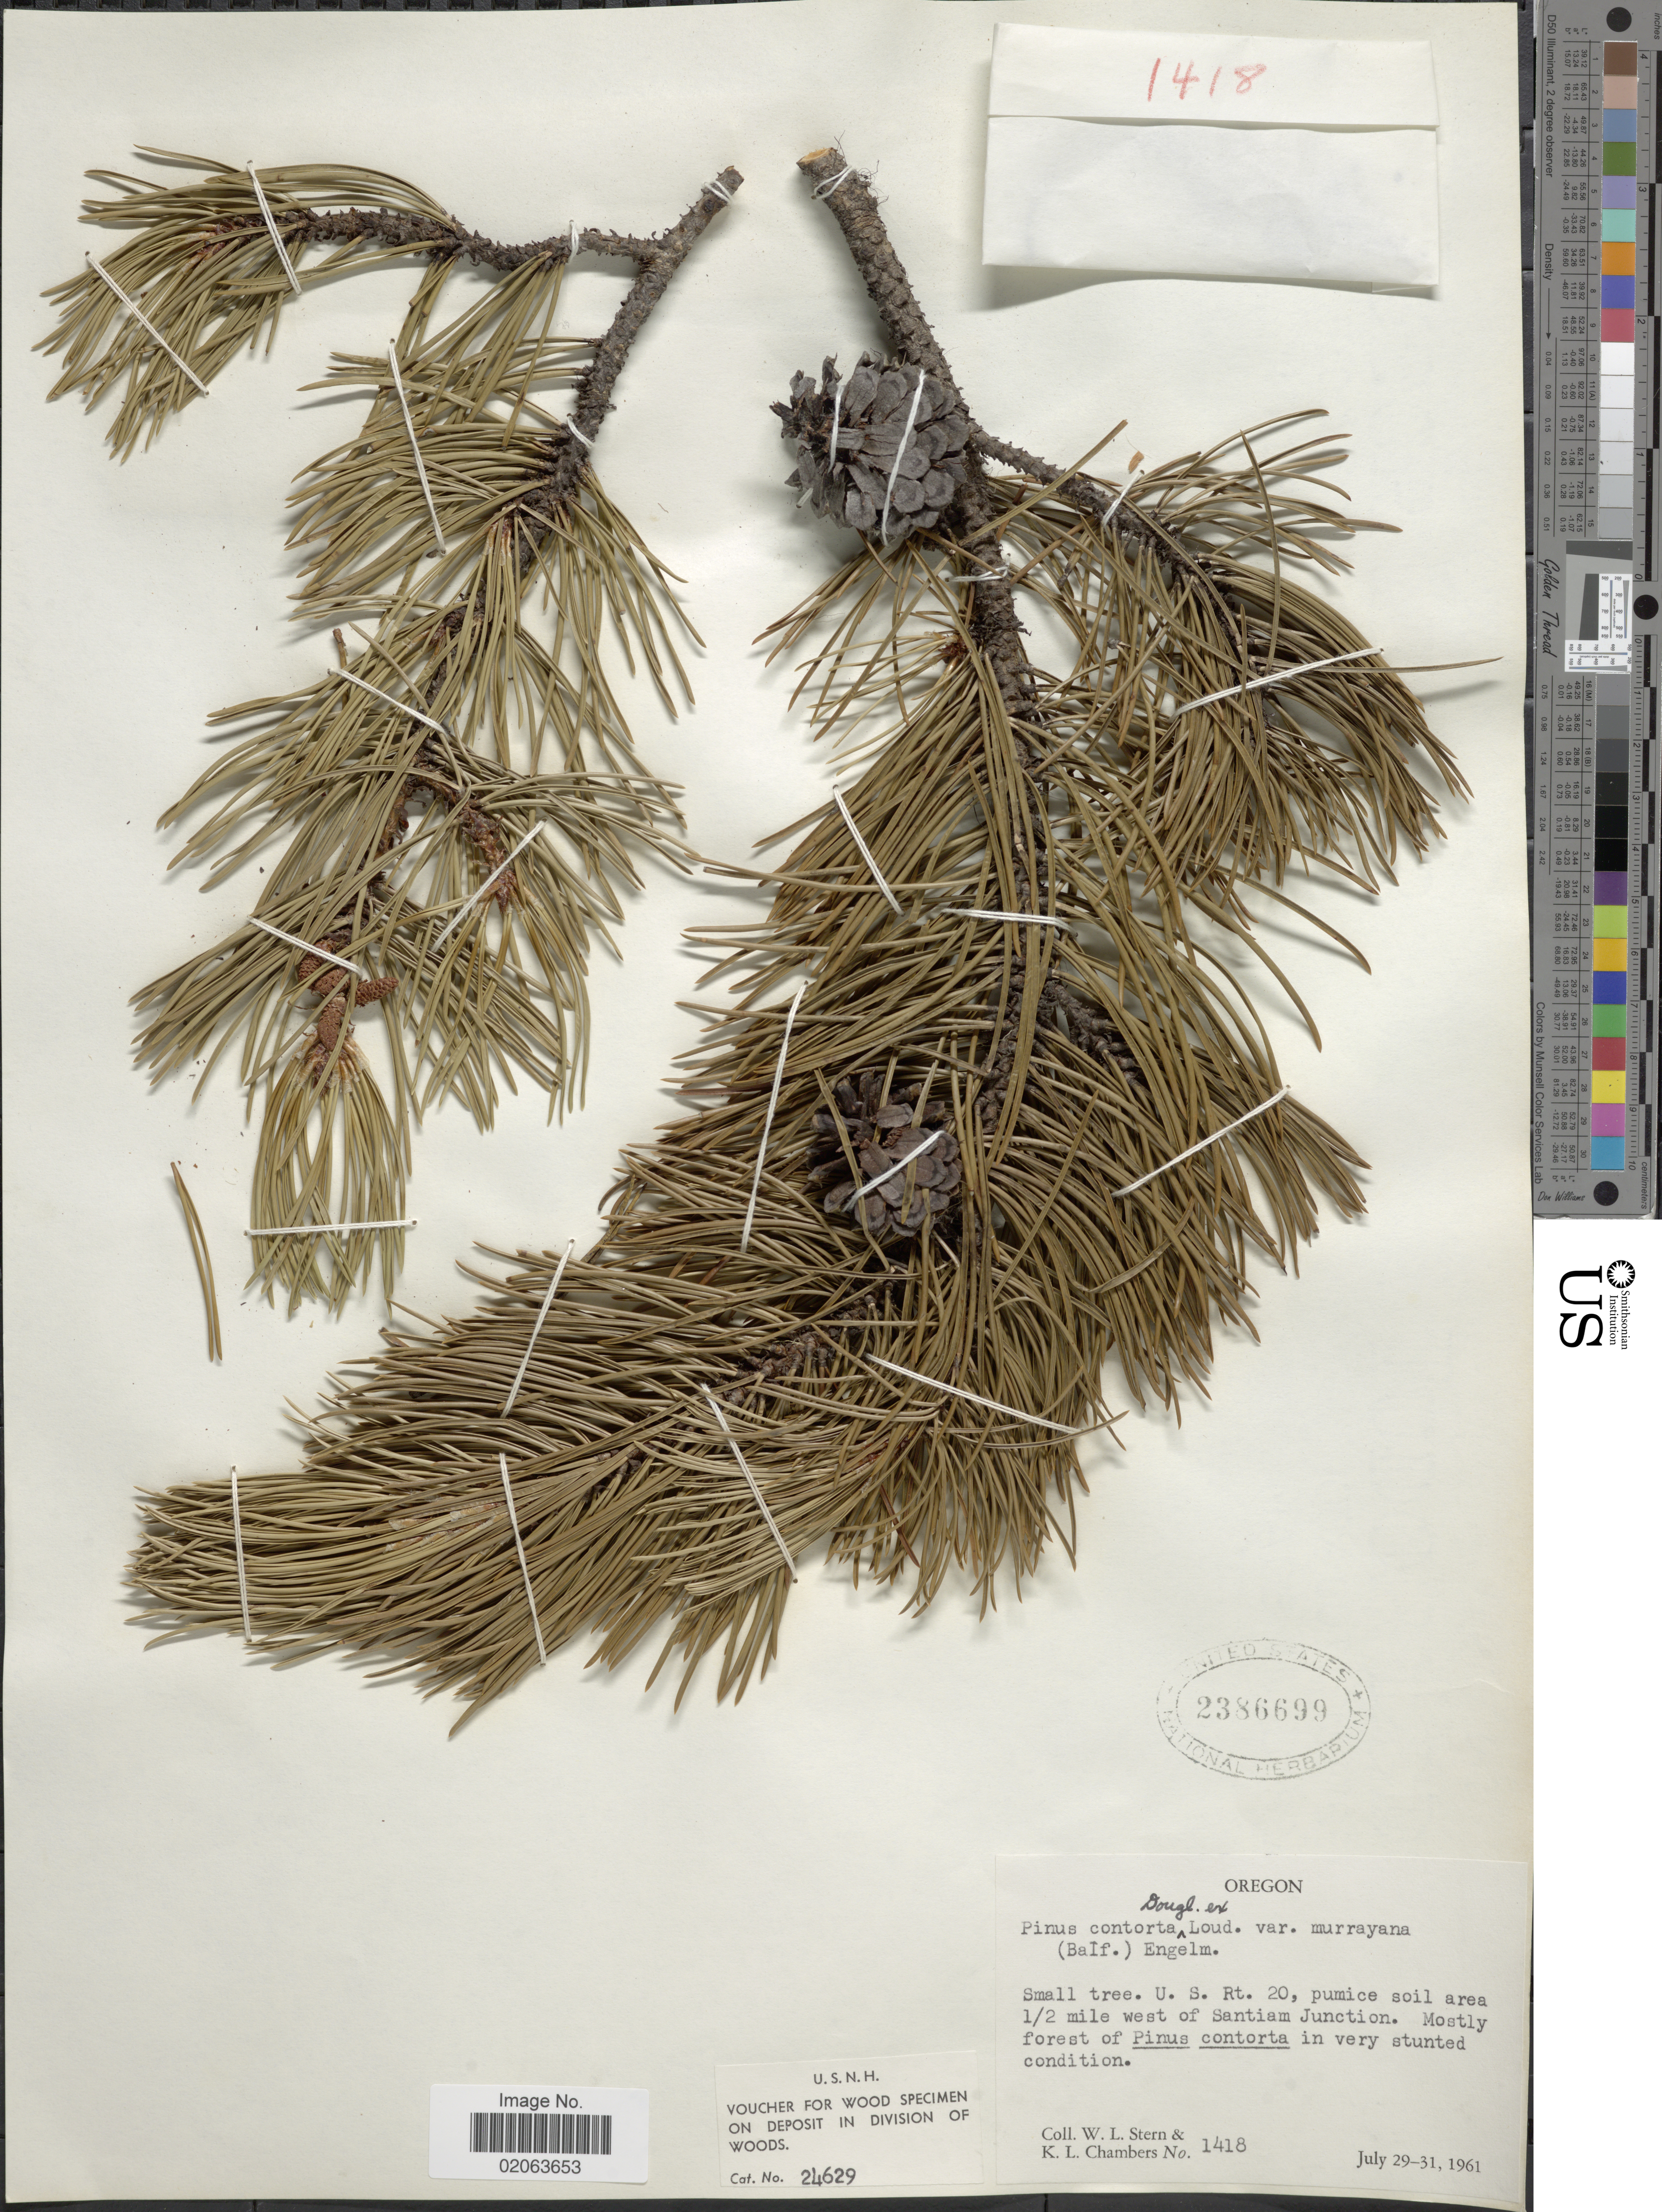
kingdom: Plantae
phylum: Tracheophyta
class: Pinopsida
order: Pinales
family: Pinaceae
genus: Pinus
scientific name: Pinus contorta var. murrayana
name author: (Balf.) S. Watson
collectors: W. L. Stern & K. Chambers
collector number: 1418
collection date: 1961-07-29/1961-07-31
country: United States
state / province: Oregon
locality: U.S. Rt. 20, pumice soil area 1/2 mile west of Santiam Junction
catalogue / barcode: US 2386699